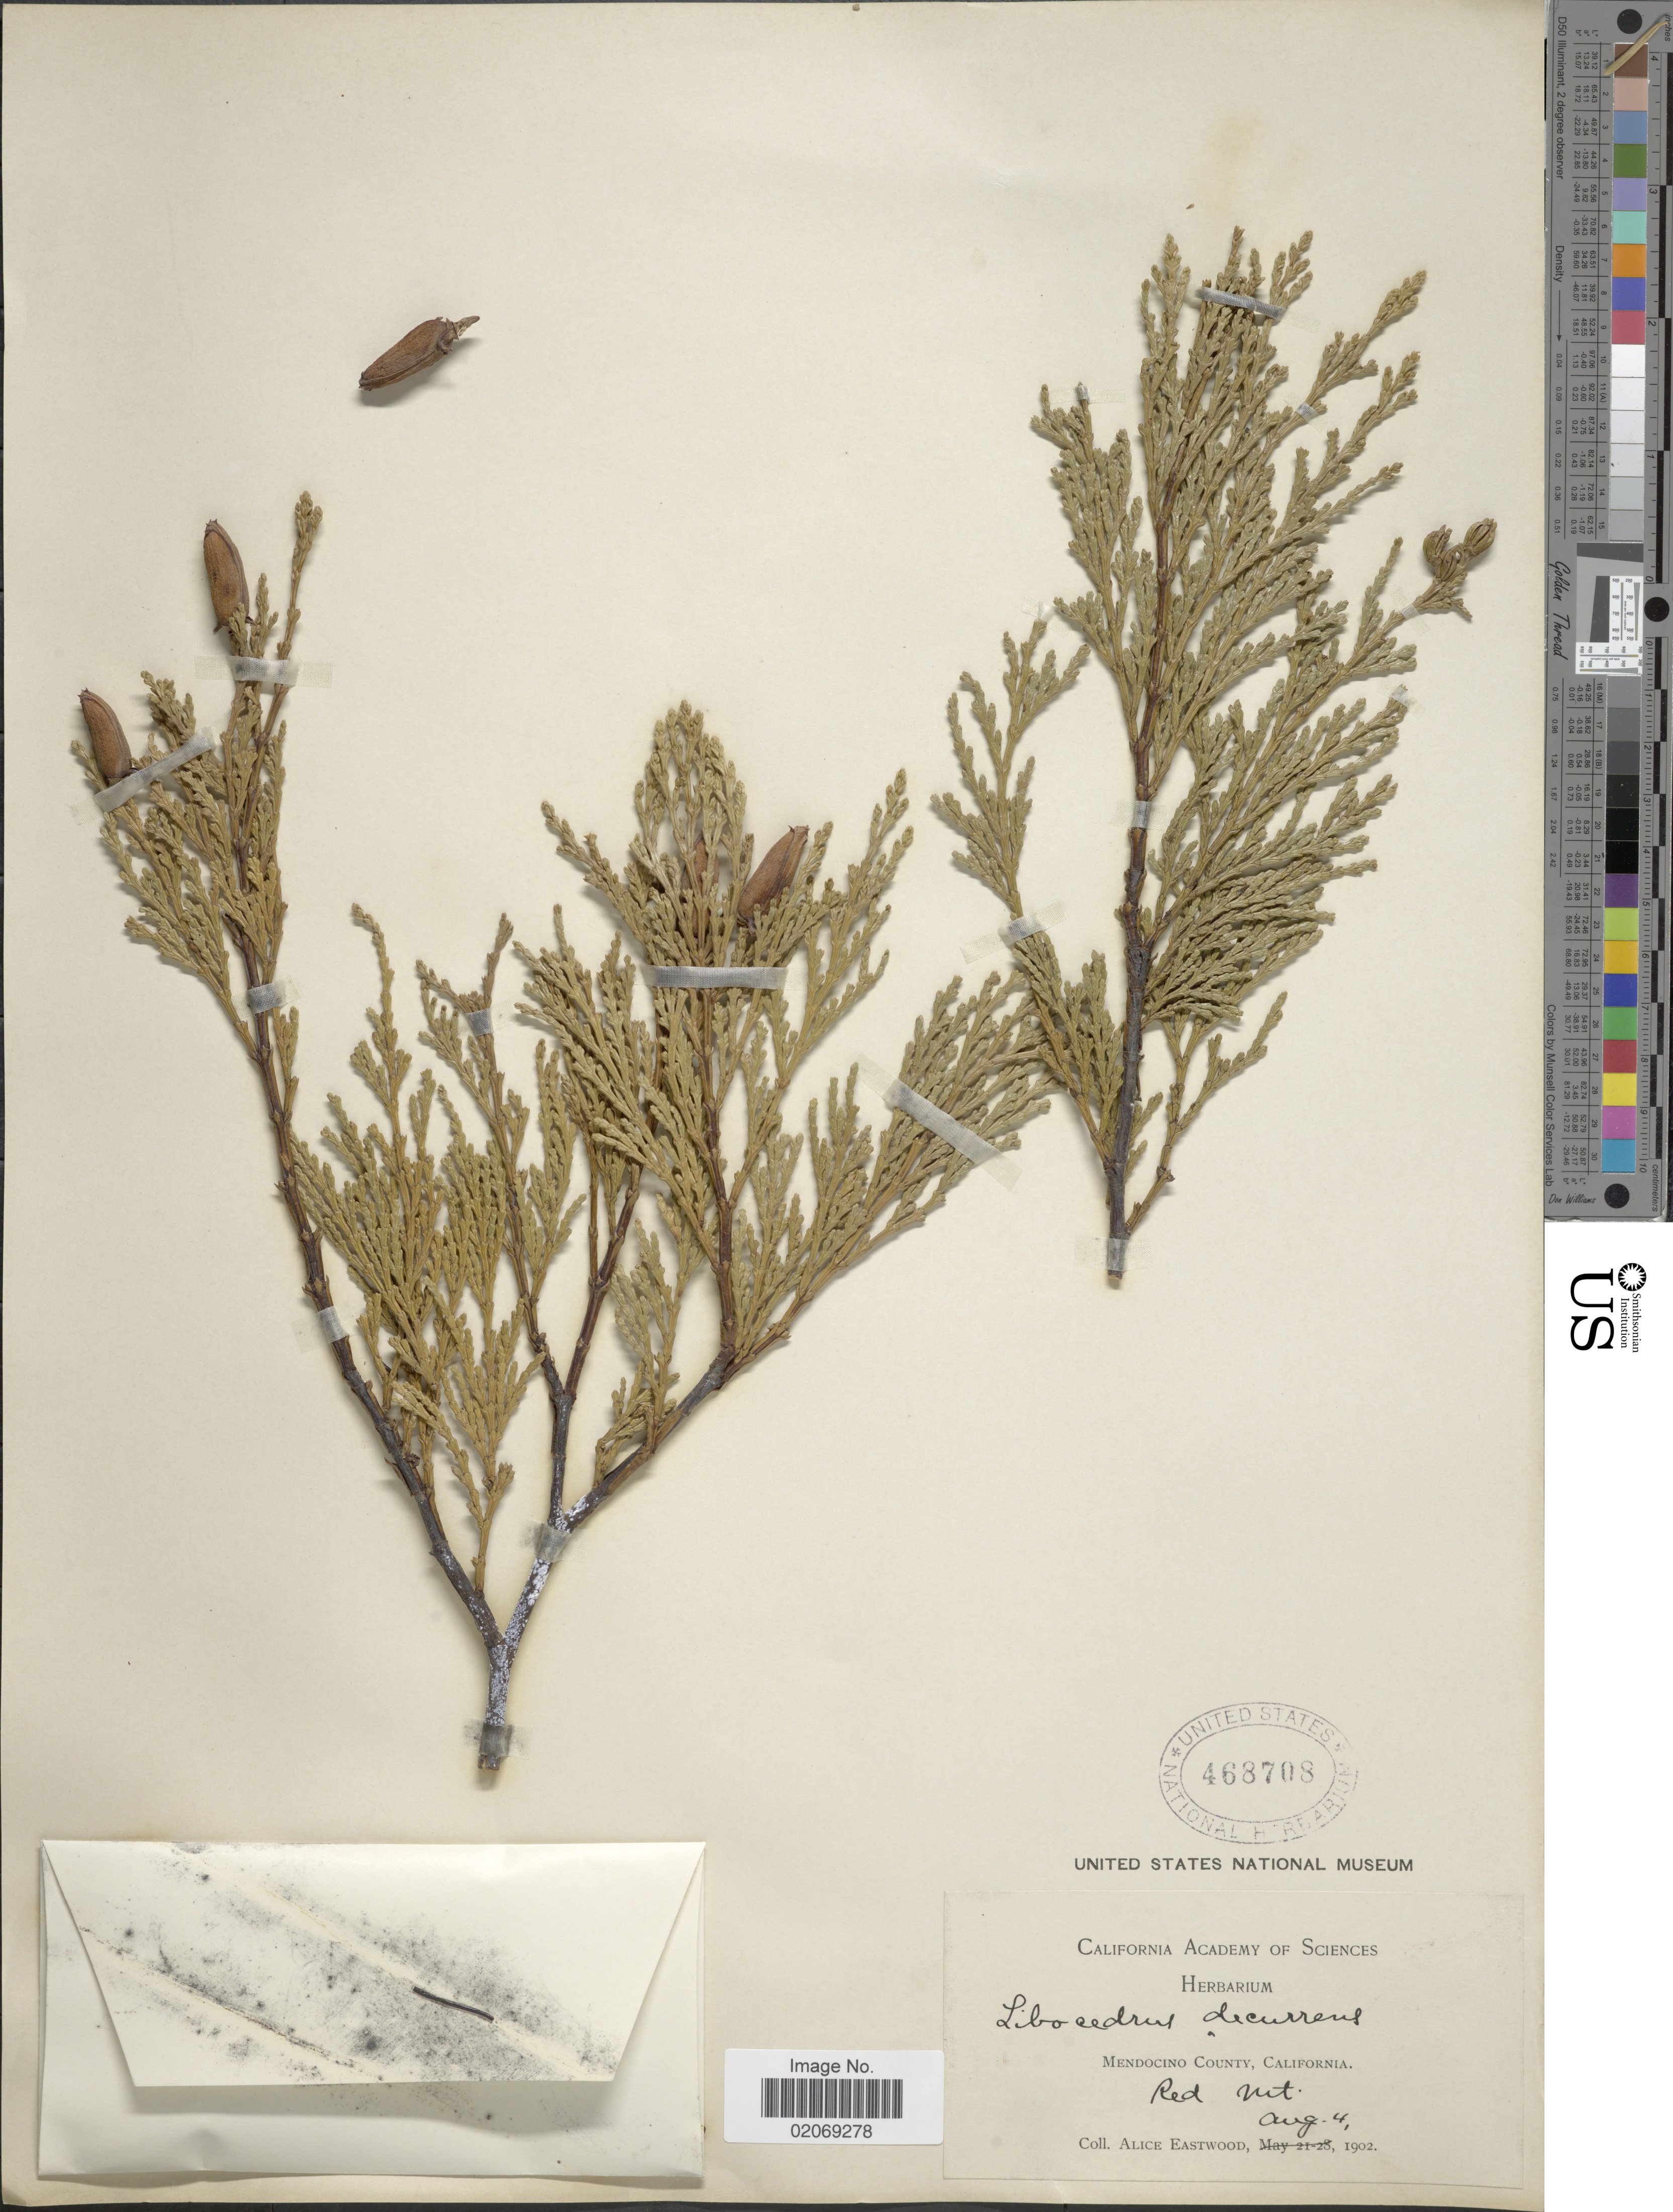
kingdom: Plantae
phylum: Tracheophyta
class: Pinopsida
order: Pinales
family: Cupressaceae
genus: Libocedrus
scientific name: Libocedrus decurrens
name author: Torr.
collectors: A. Eastwood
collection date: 1902-08-04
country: United States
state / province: California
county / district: Mendocino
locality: Mendocino County, Red Mt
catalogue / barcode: US 468708